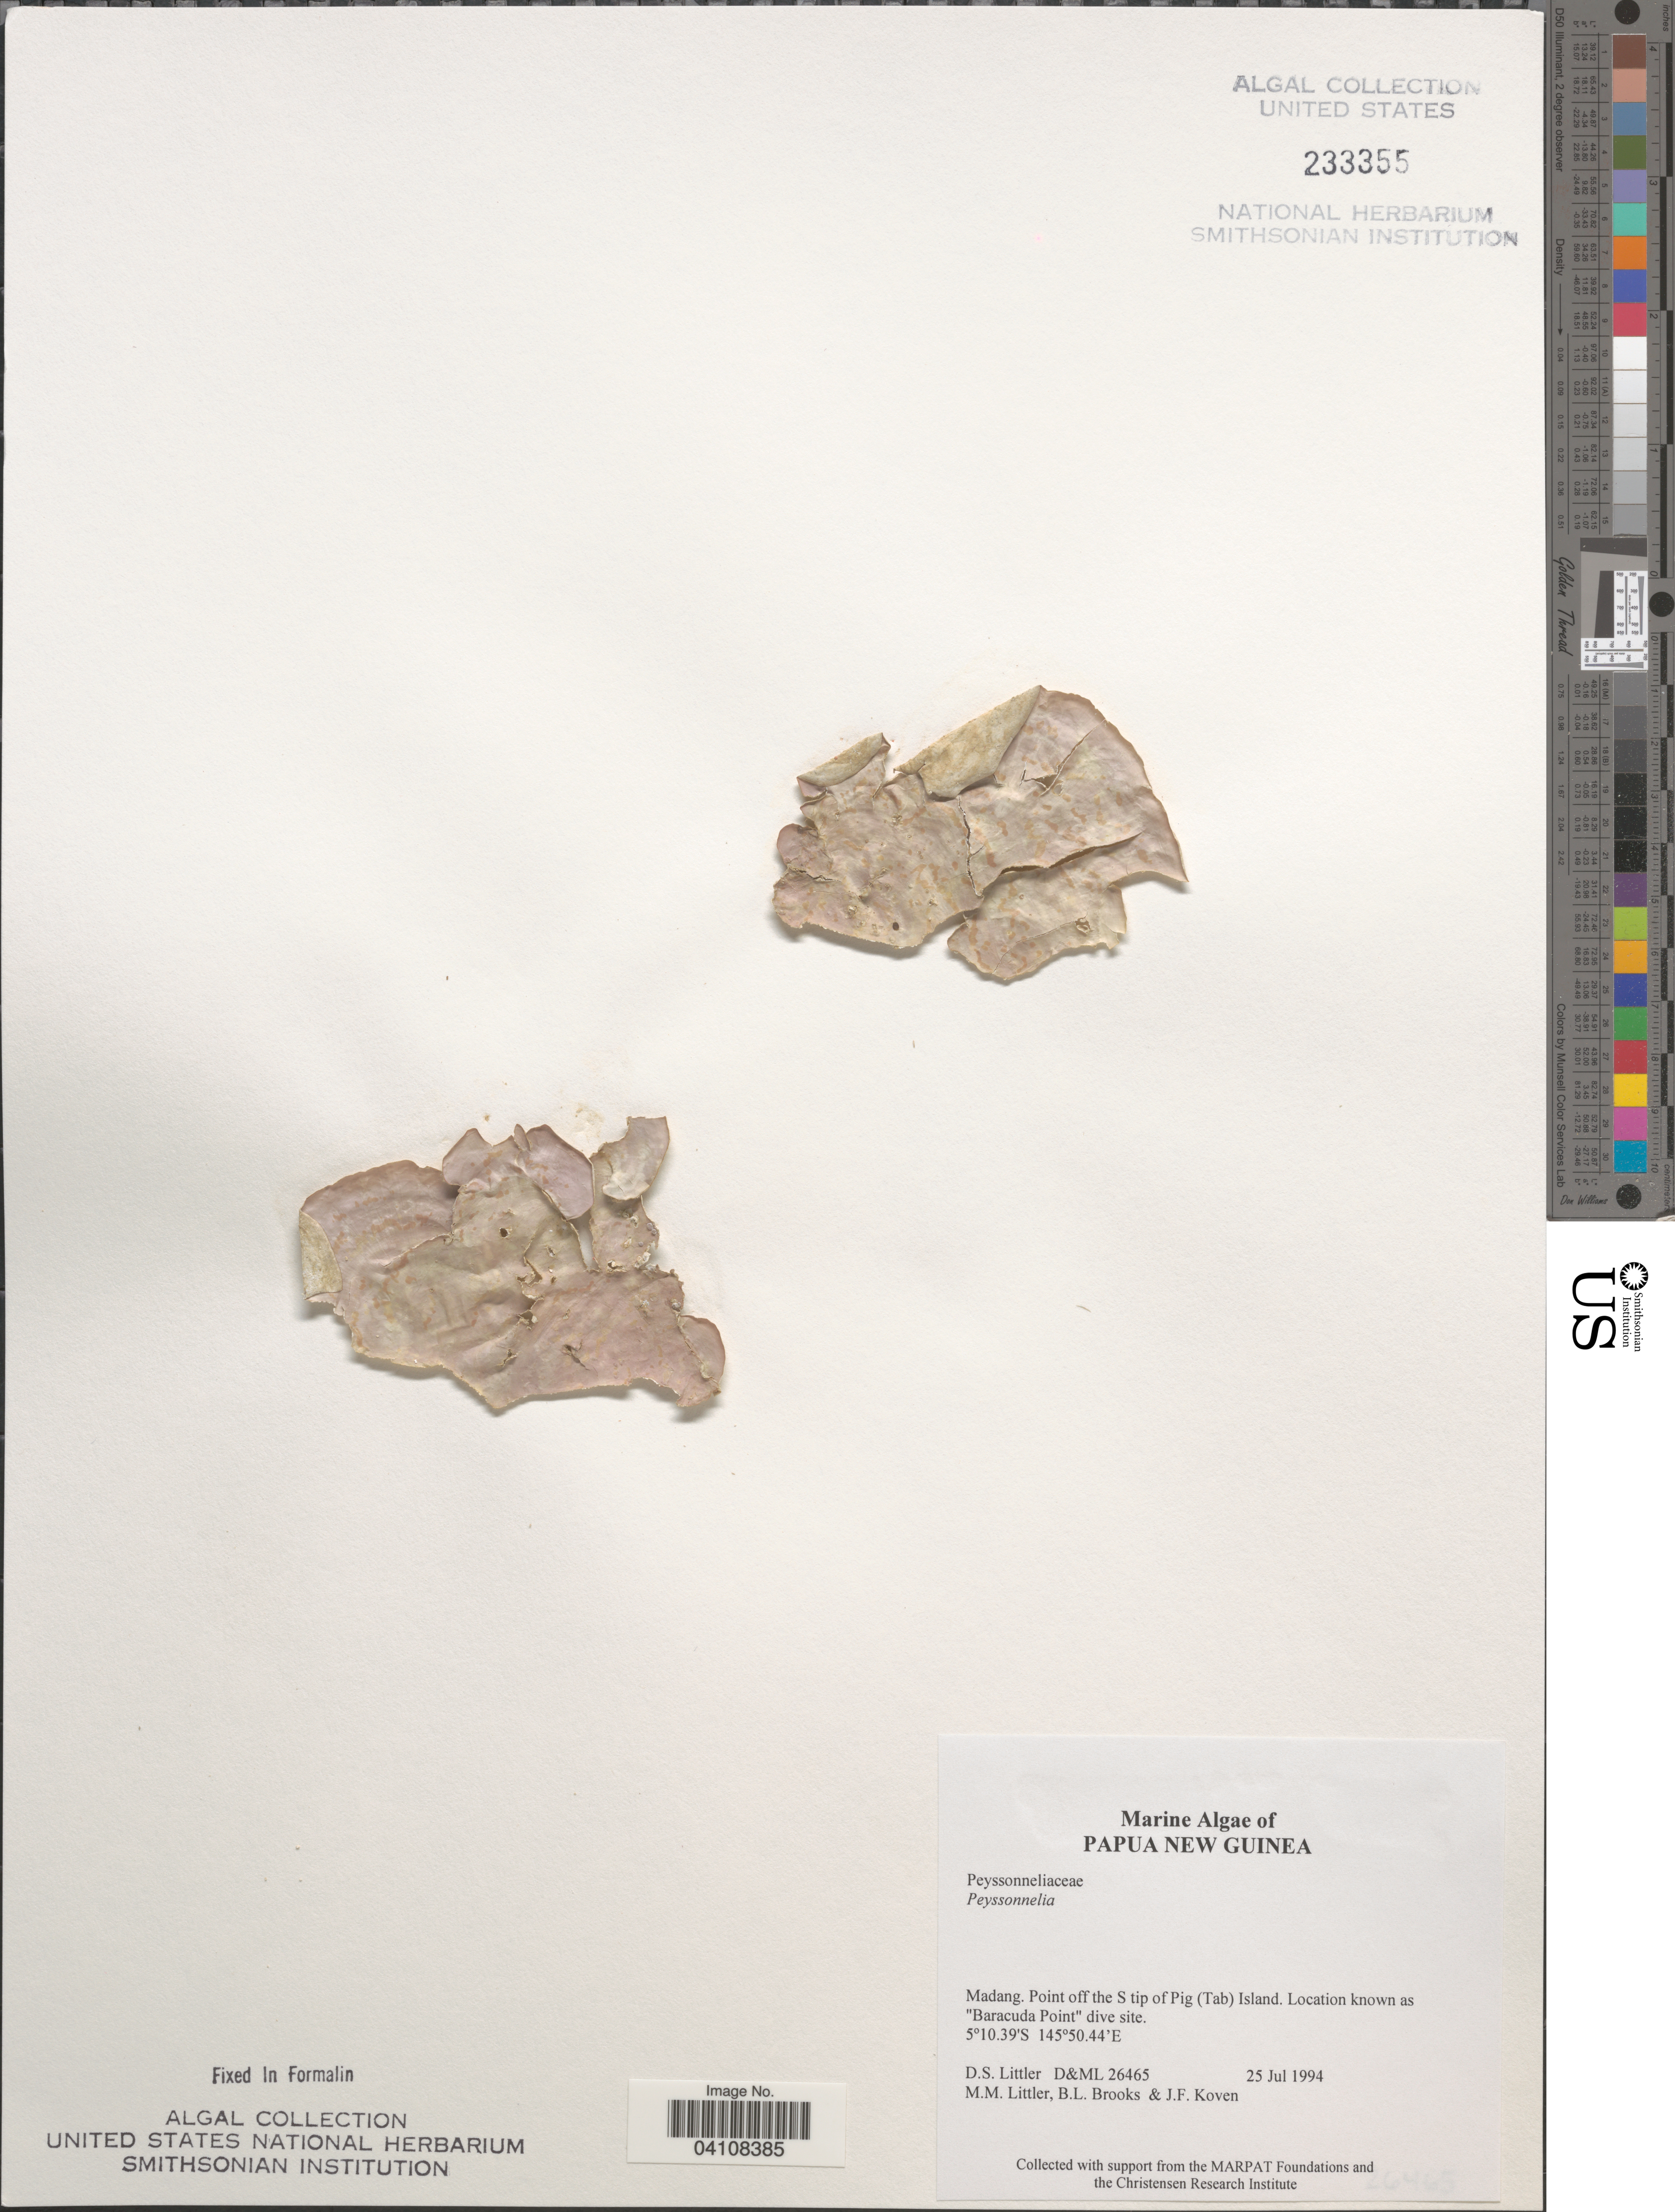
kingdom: Plantae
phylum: Rhodophyta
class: Florideophyceae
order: Peyssonneliales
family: Peyssonneliaceae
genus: Peyssonnelia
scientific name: Peyssonnelia sp.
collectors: D. S. Littler, B. Brooks & J. Koven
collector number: D&ML26465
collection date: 1994-07-25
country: Papua New Guinea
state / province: Madang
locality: Point off the S tip of Pig (Tab) Island. Location known as "Baracuda Point" dive site.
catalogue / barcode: US 233355